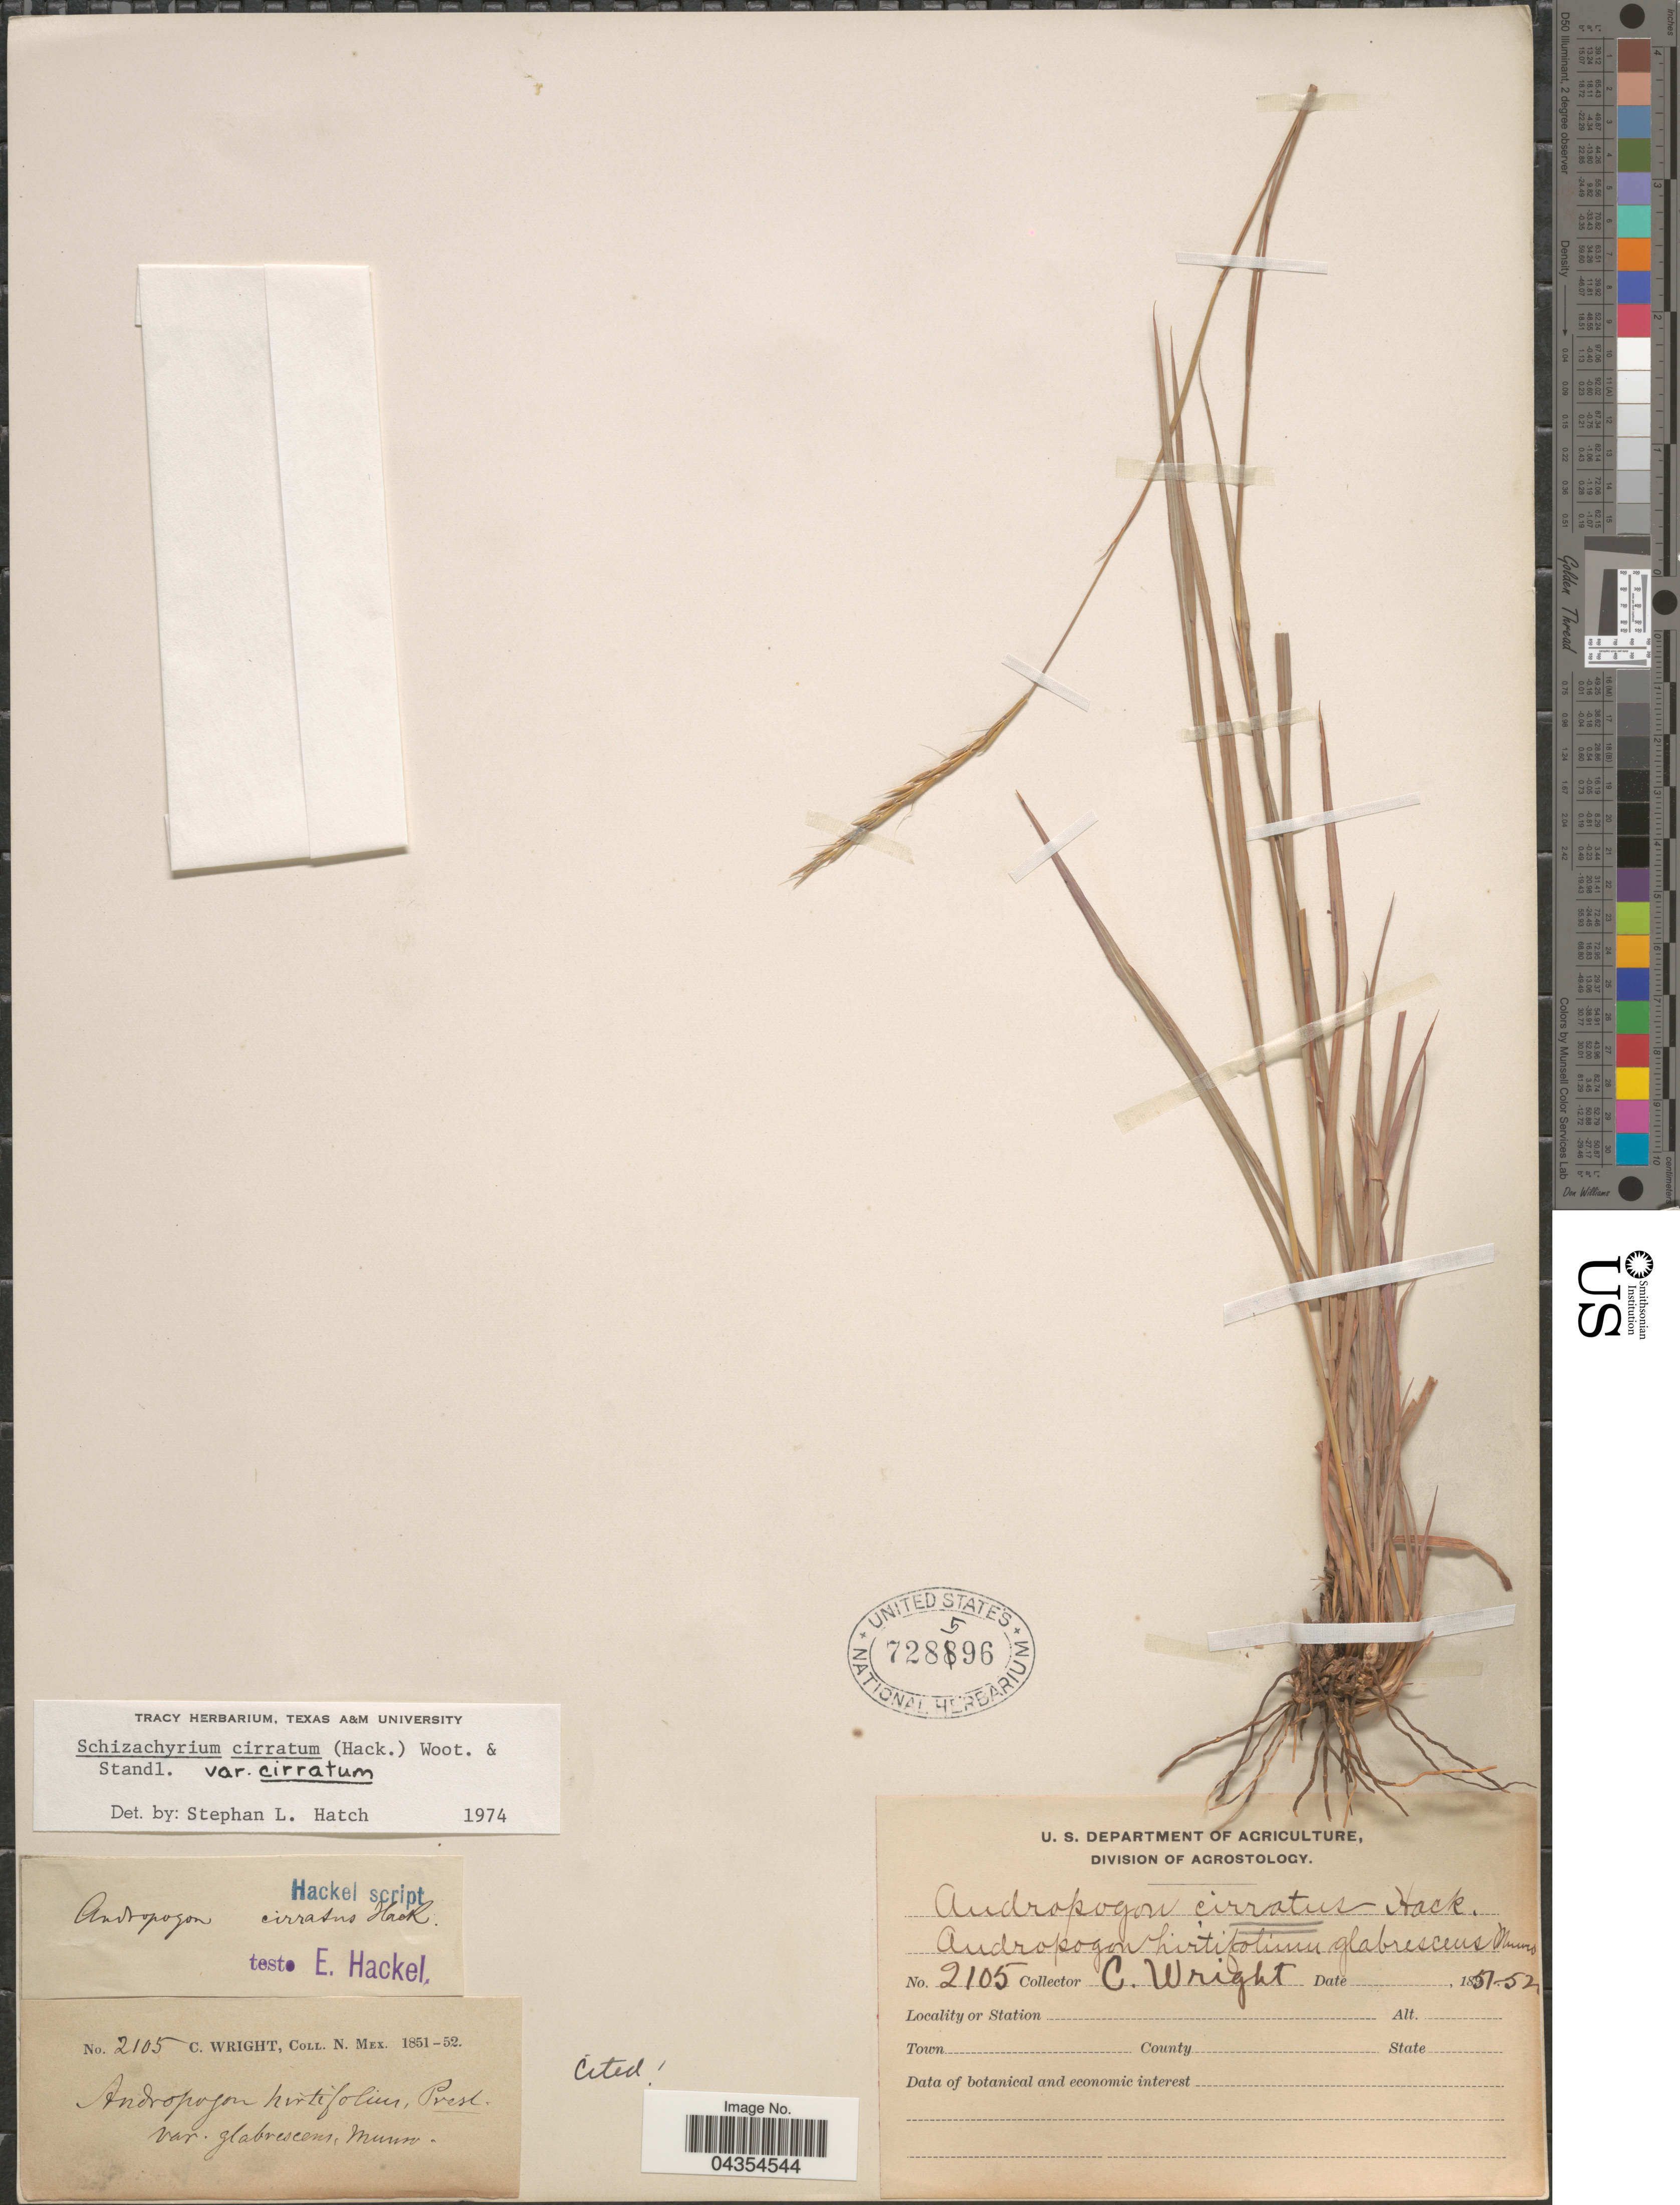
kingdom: Plantae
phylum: Tracheophyta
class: Liliopsida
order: Poales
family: Poaceae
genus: Schizachyrium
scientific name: Schizachyrium cirratum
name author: (Hack.) Wooton & Standl.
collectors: C. Wright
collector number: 2105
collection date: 1851/1852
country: United States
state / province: New Mexico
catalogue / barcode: US 728596